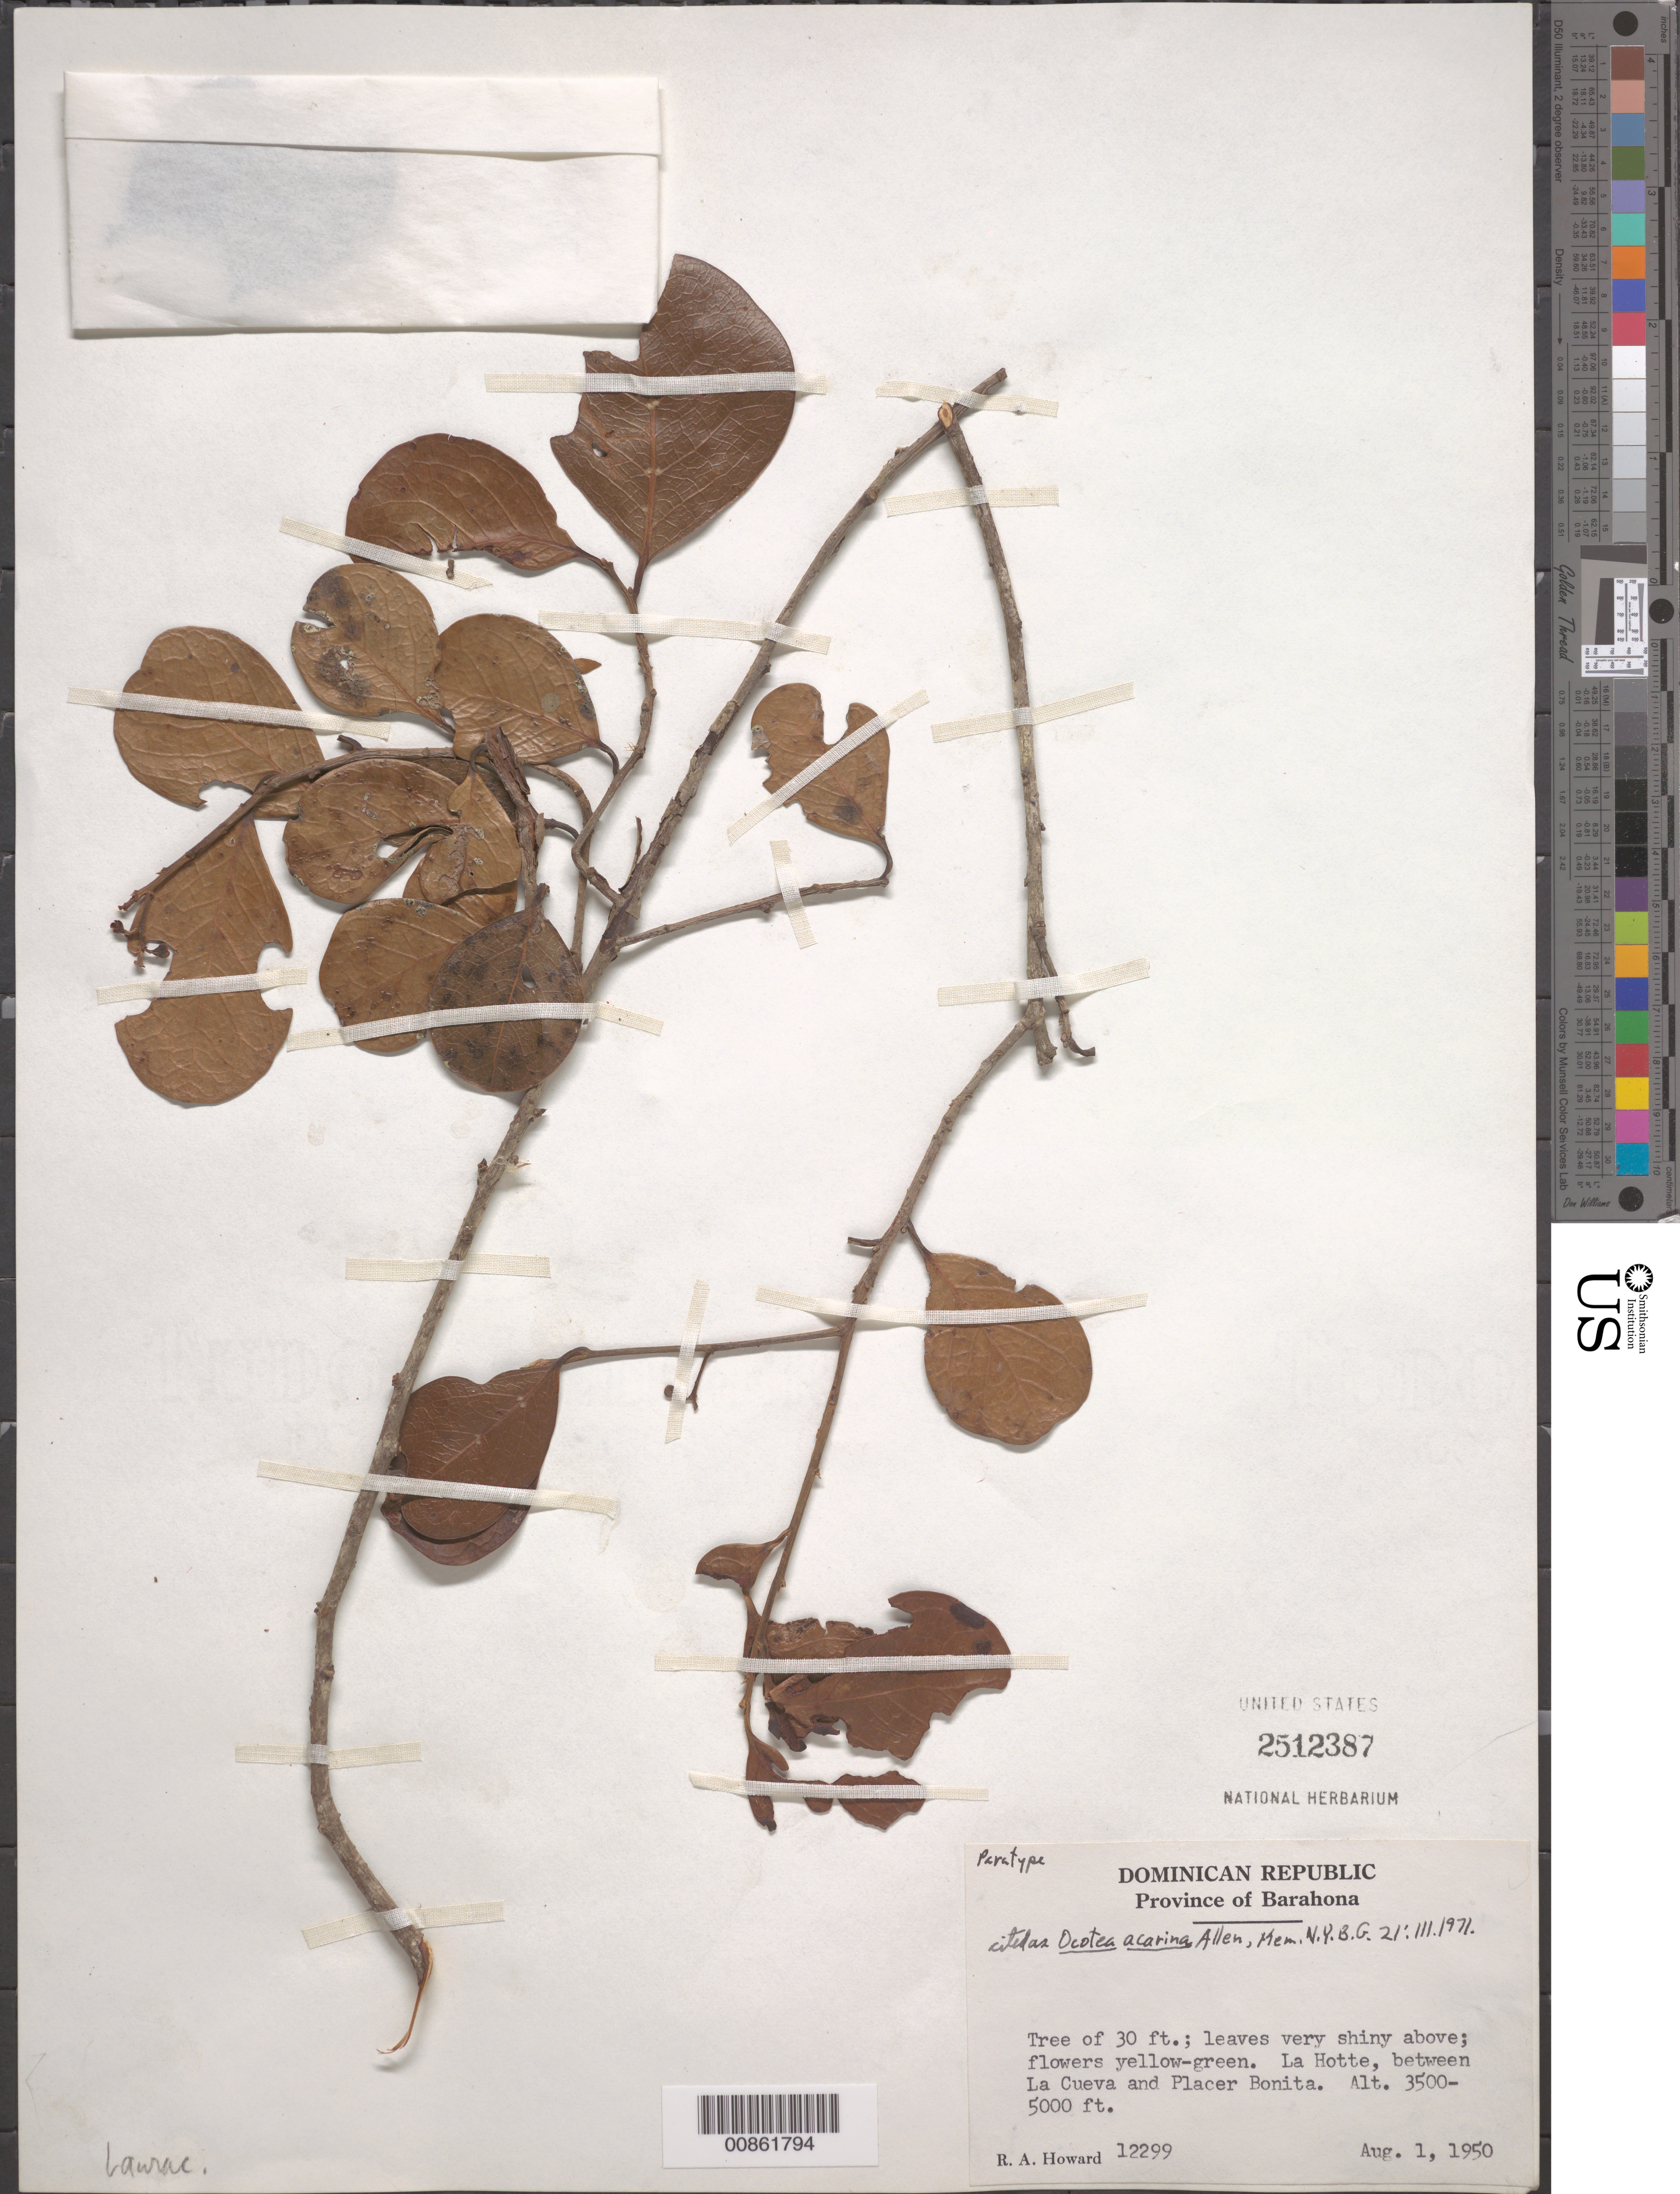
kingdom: Plantae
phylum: Tracheophyta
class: Magnoliopsida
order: Laurales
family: Lauraceae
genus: Ocotea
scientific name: Ocotea acarina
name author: C.K. Allen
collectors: R. A. Howard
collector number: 12299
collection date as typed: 01 Aug 1950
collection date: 1950-08-01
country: Dominican Republic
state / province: Barahona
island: Hispaniola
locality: La Hotte, between La Cueva and Placer Bonita.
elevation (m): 1067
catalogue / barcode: US 2512387